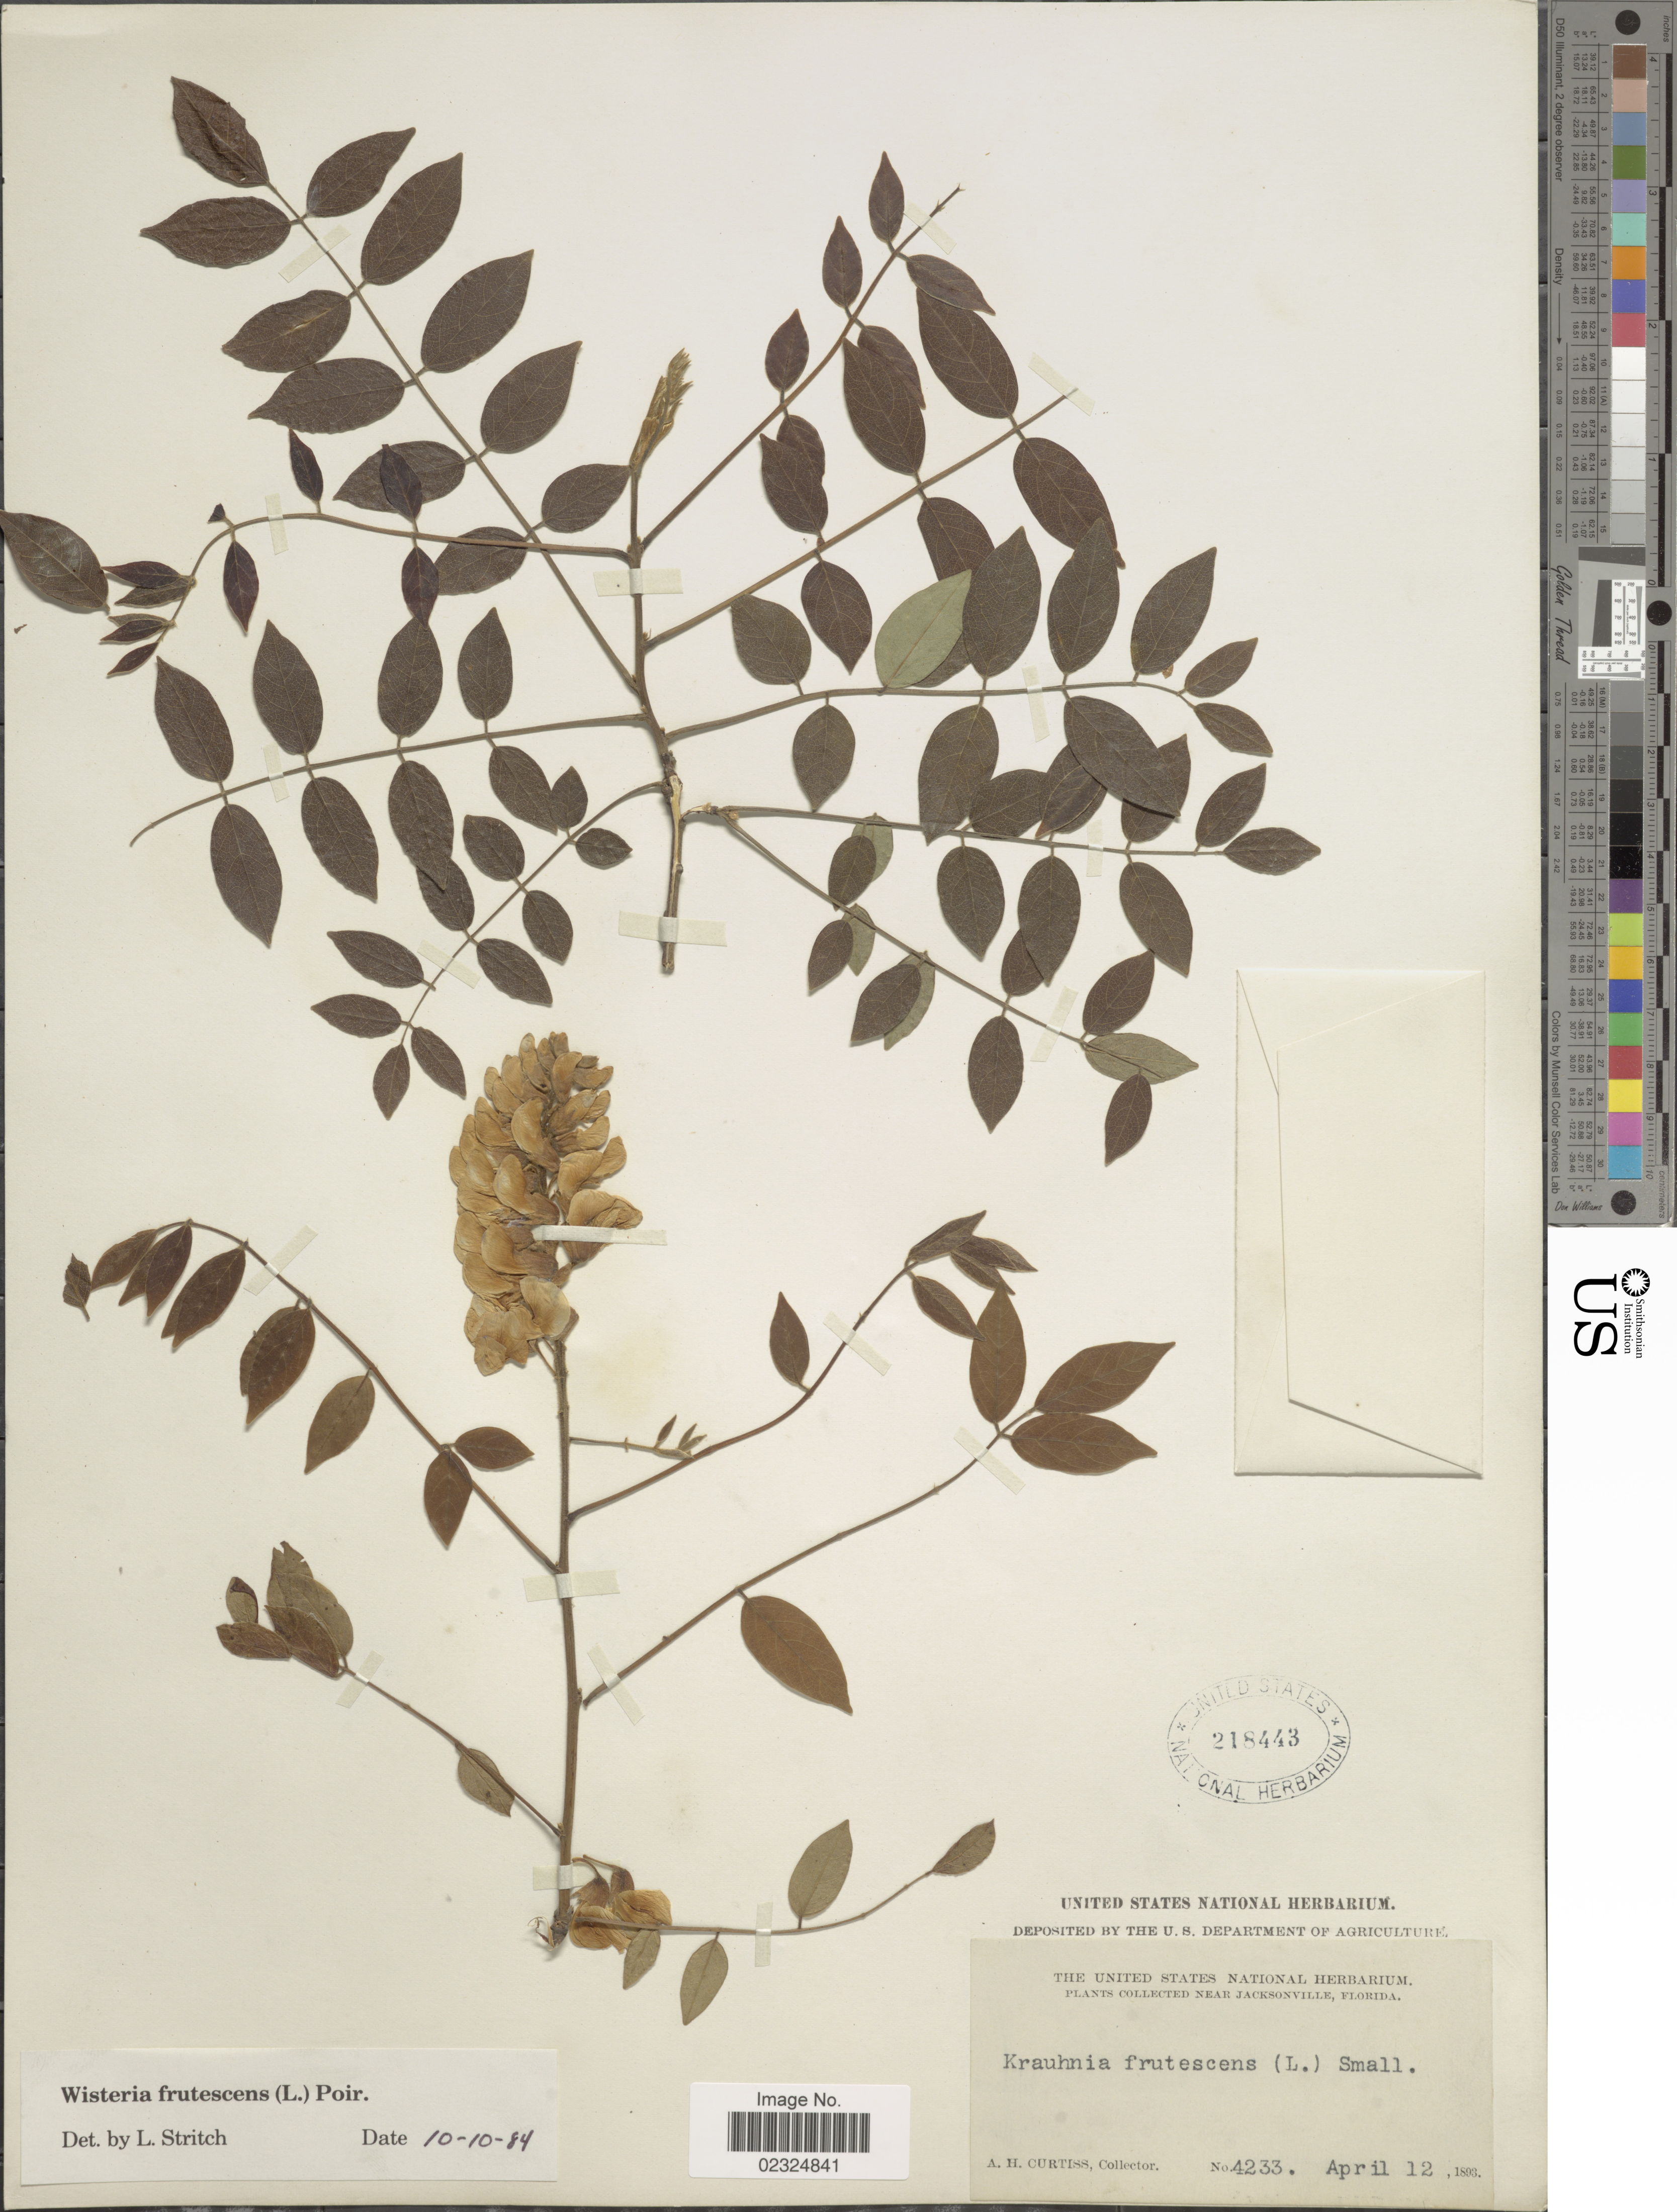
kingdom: Plantae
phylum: Tracheophyta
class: Magnoliopsida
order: Fabales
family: Fabaceae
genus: Wisteria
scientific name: Wisteria frutescens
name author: (L.) Poir.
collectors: A. H. Curtiss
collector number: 4233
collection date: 1893-04-12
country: United States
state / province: Florida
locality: Near Jacksonville.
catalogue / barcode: US 218443